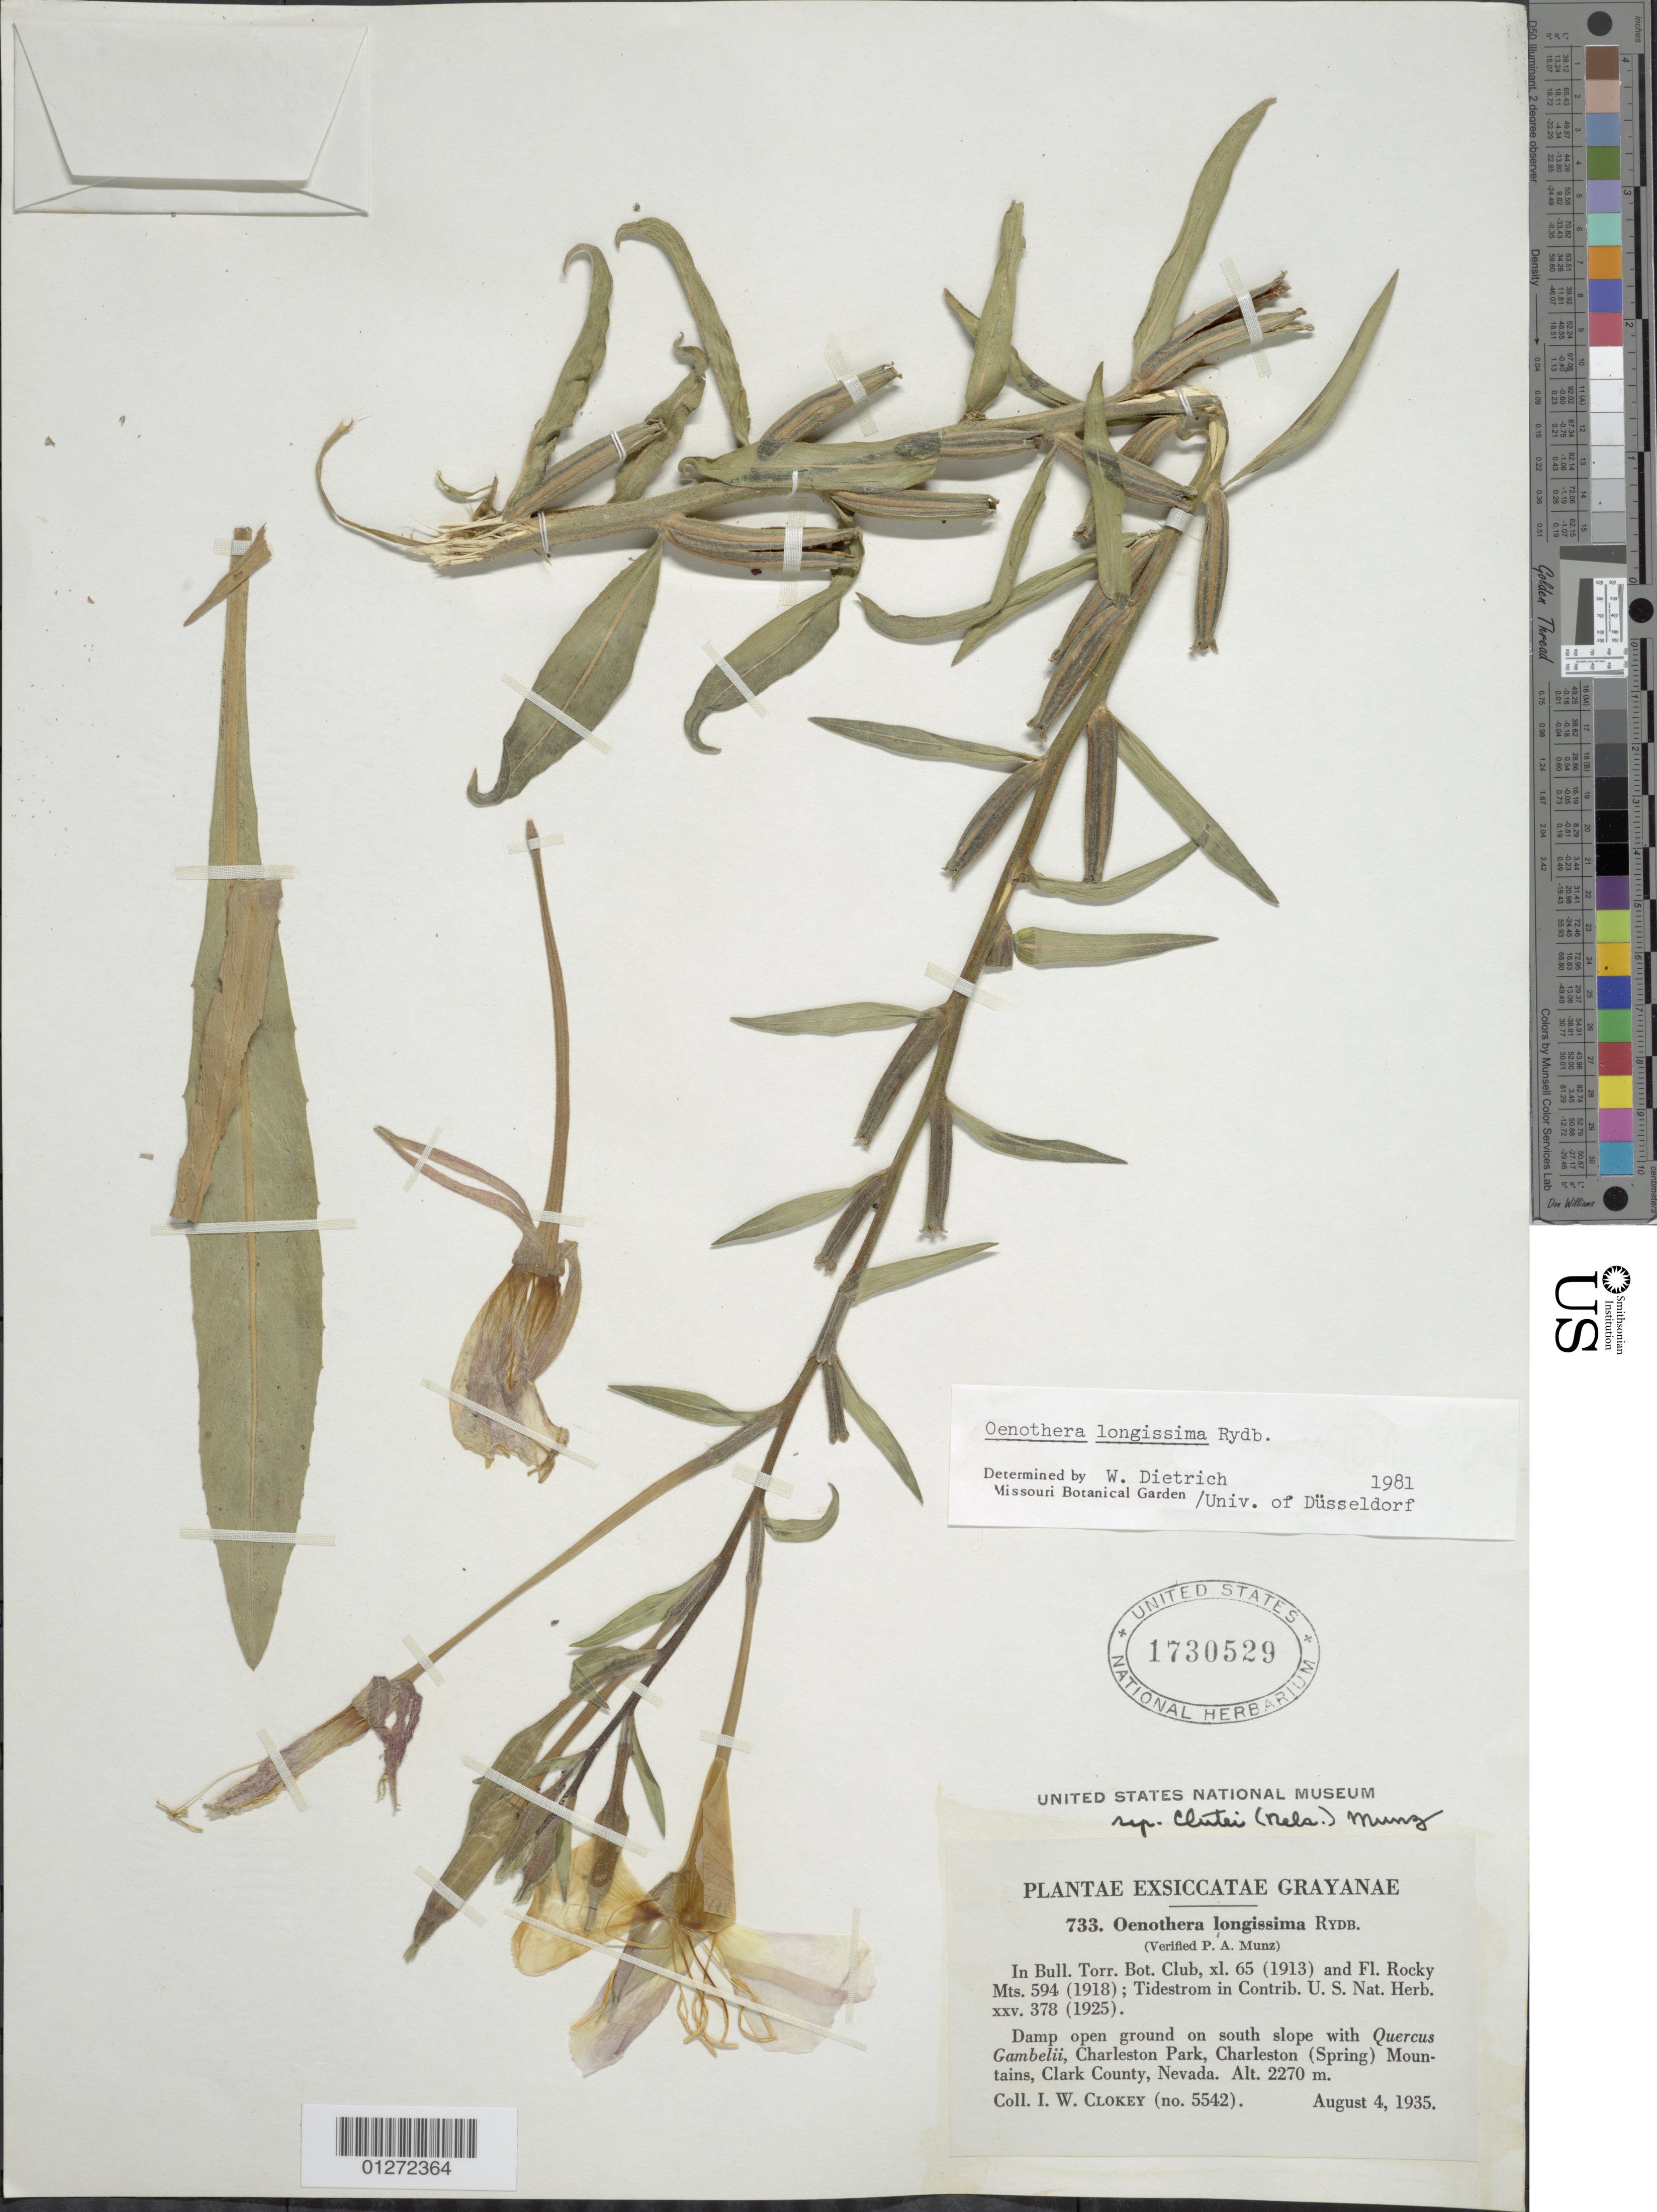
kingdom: Plantae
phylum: Tracheophyta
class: Magnoliopsida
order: Myrtales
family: Onagraceae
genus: Oenothera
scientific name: Oenothera longissima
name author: Rydb.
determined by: Dietrich, W.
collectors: I. W. Clokey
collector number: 5542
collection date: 1935-08-04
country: United States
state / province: Nevada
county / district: Clark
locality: Charleston Park.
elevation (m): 692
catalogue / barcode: US 1730529